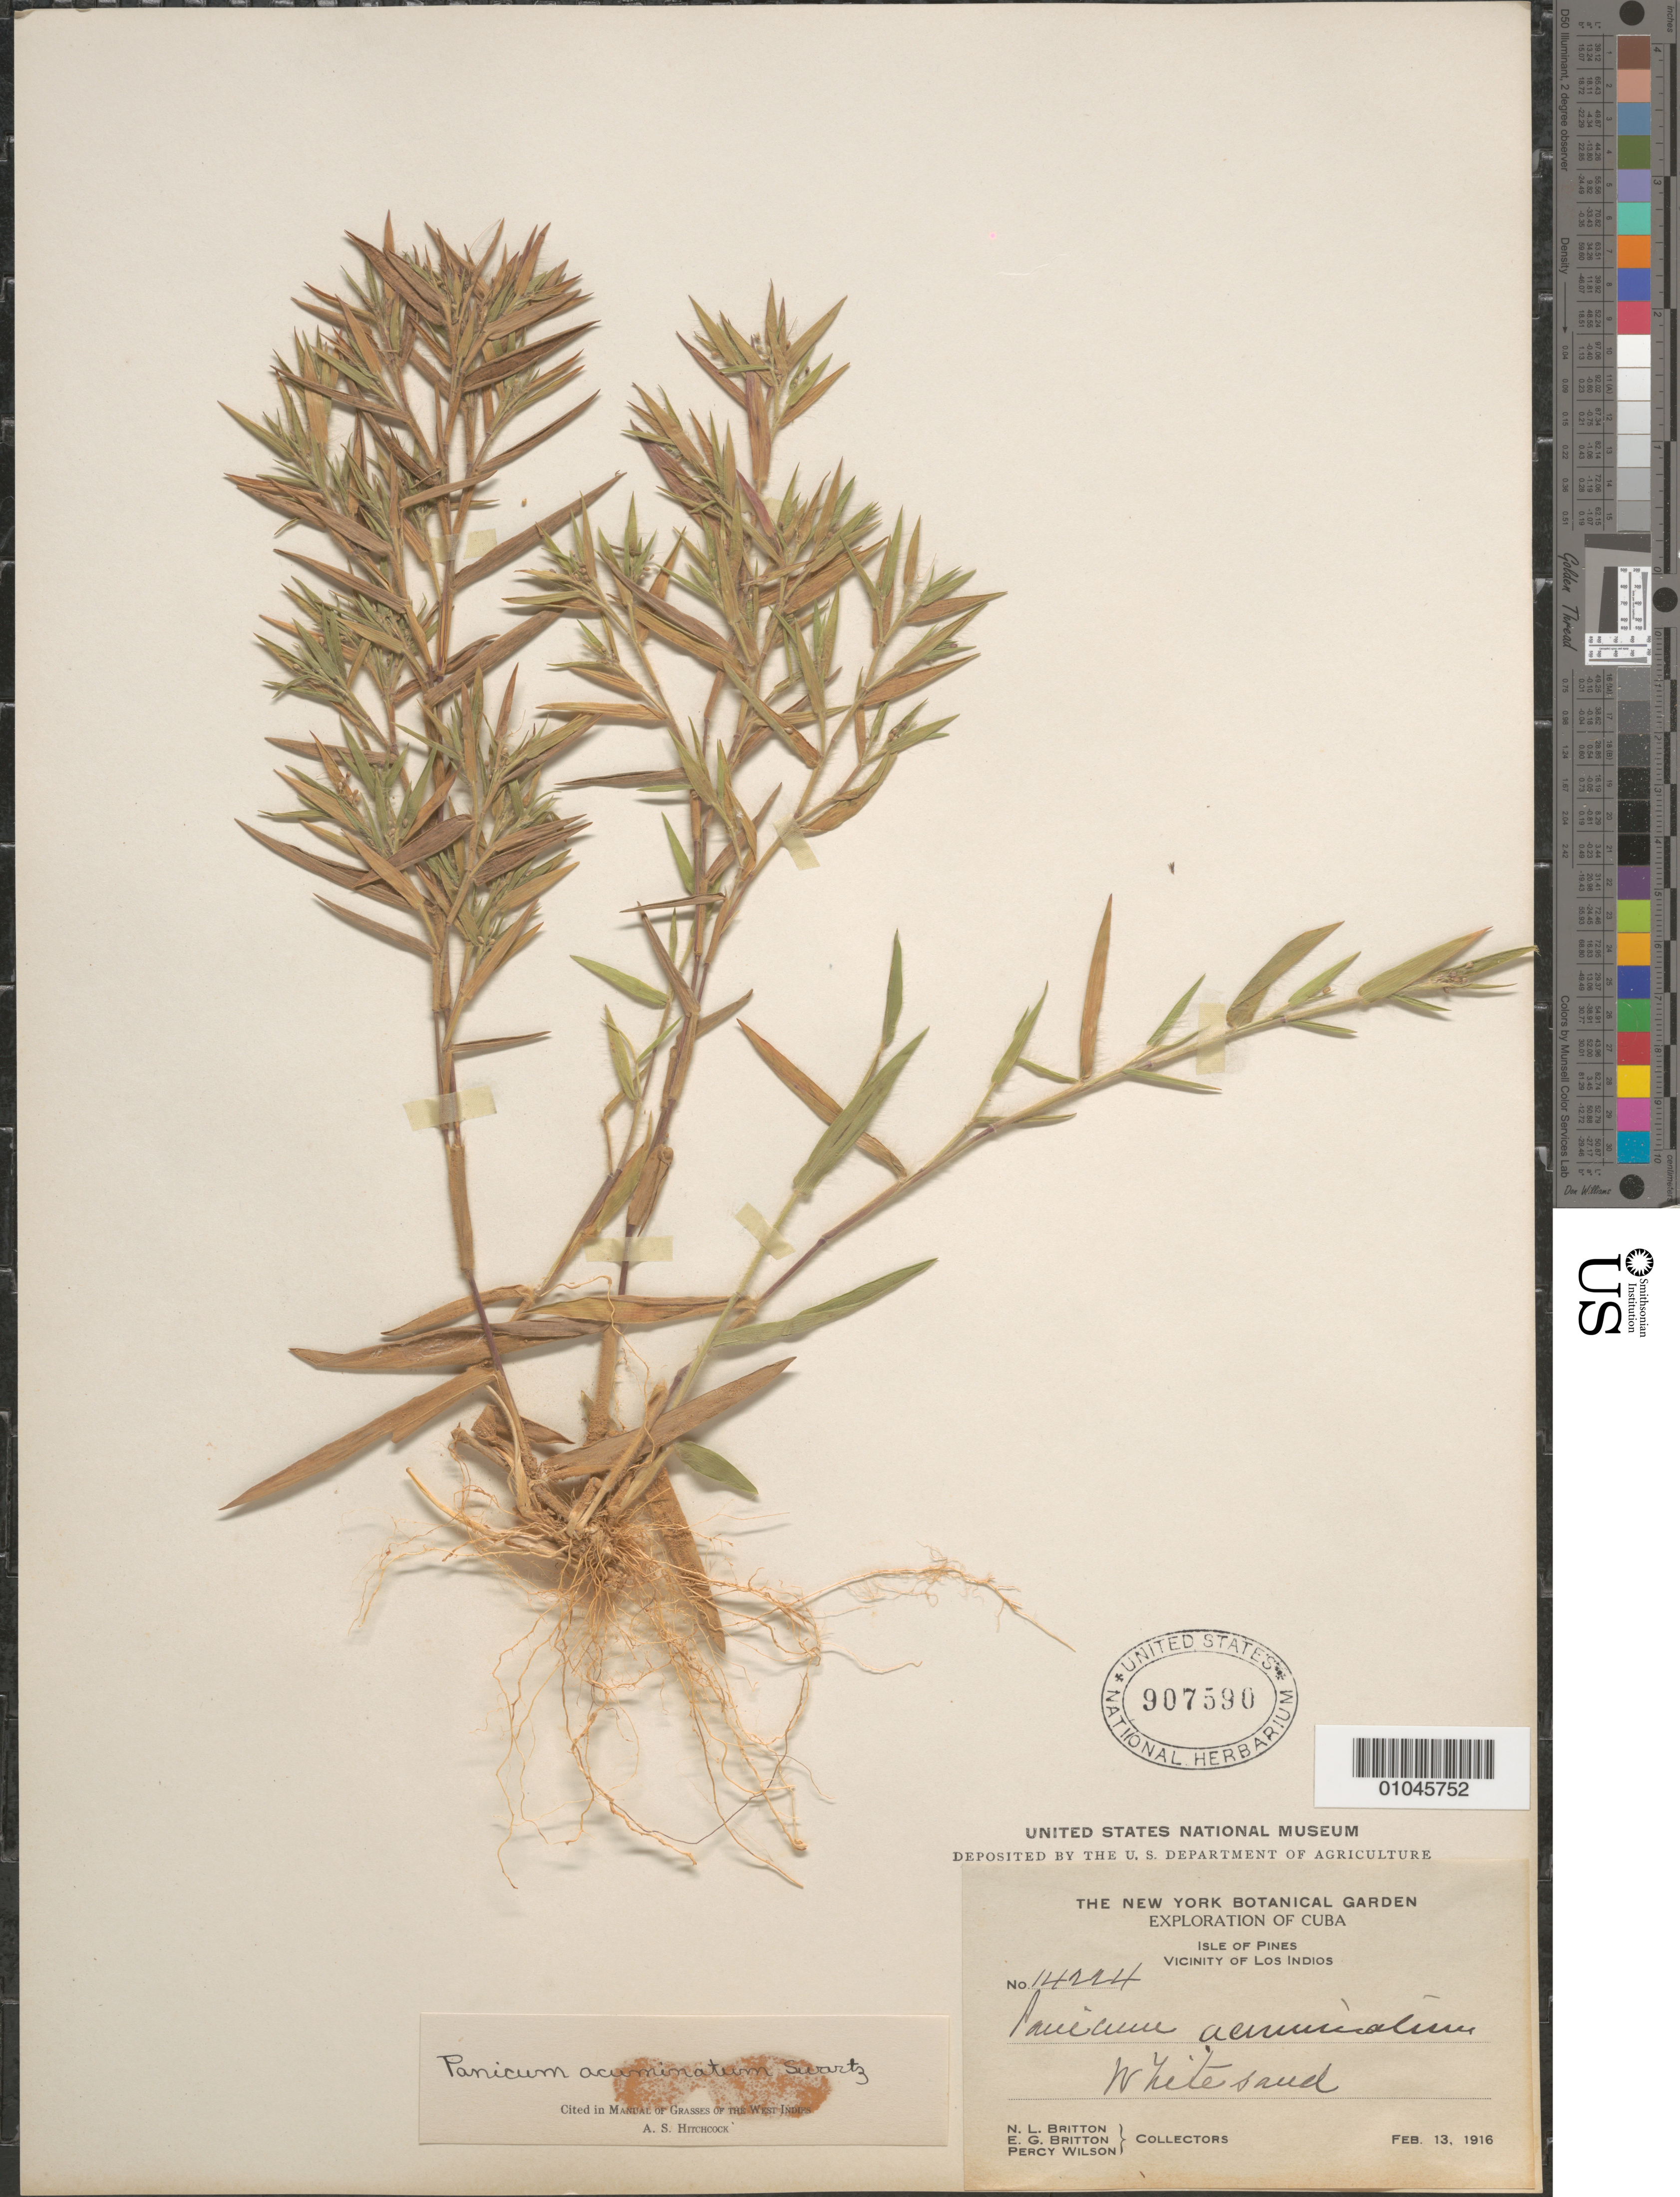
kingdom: Plantae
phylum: Tracheophyta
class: Liliopsida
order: Poales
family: Poaceae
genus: Panicum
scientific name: Panicum acuminatum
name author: Sw.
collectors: E. G. Britton, N. Britton & P. Wilson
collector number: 14224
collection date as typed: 13 Feb 1916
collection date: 1916-02-13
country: Cuba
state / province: Isla de la Juventud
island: Isla de la Juventud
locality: [Isle of Pines], vicinity of Los Indios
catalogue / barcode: US 907590